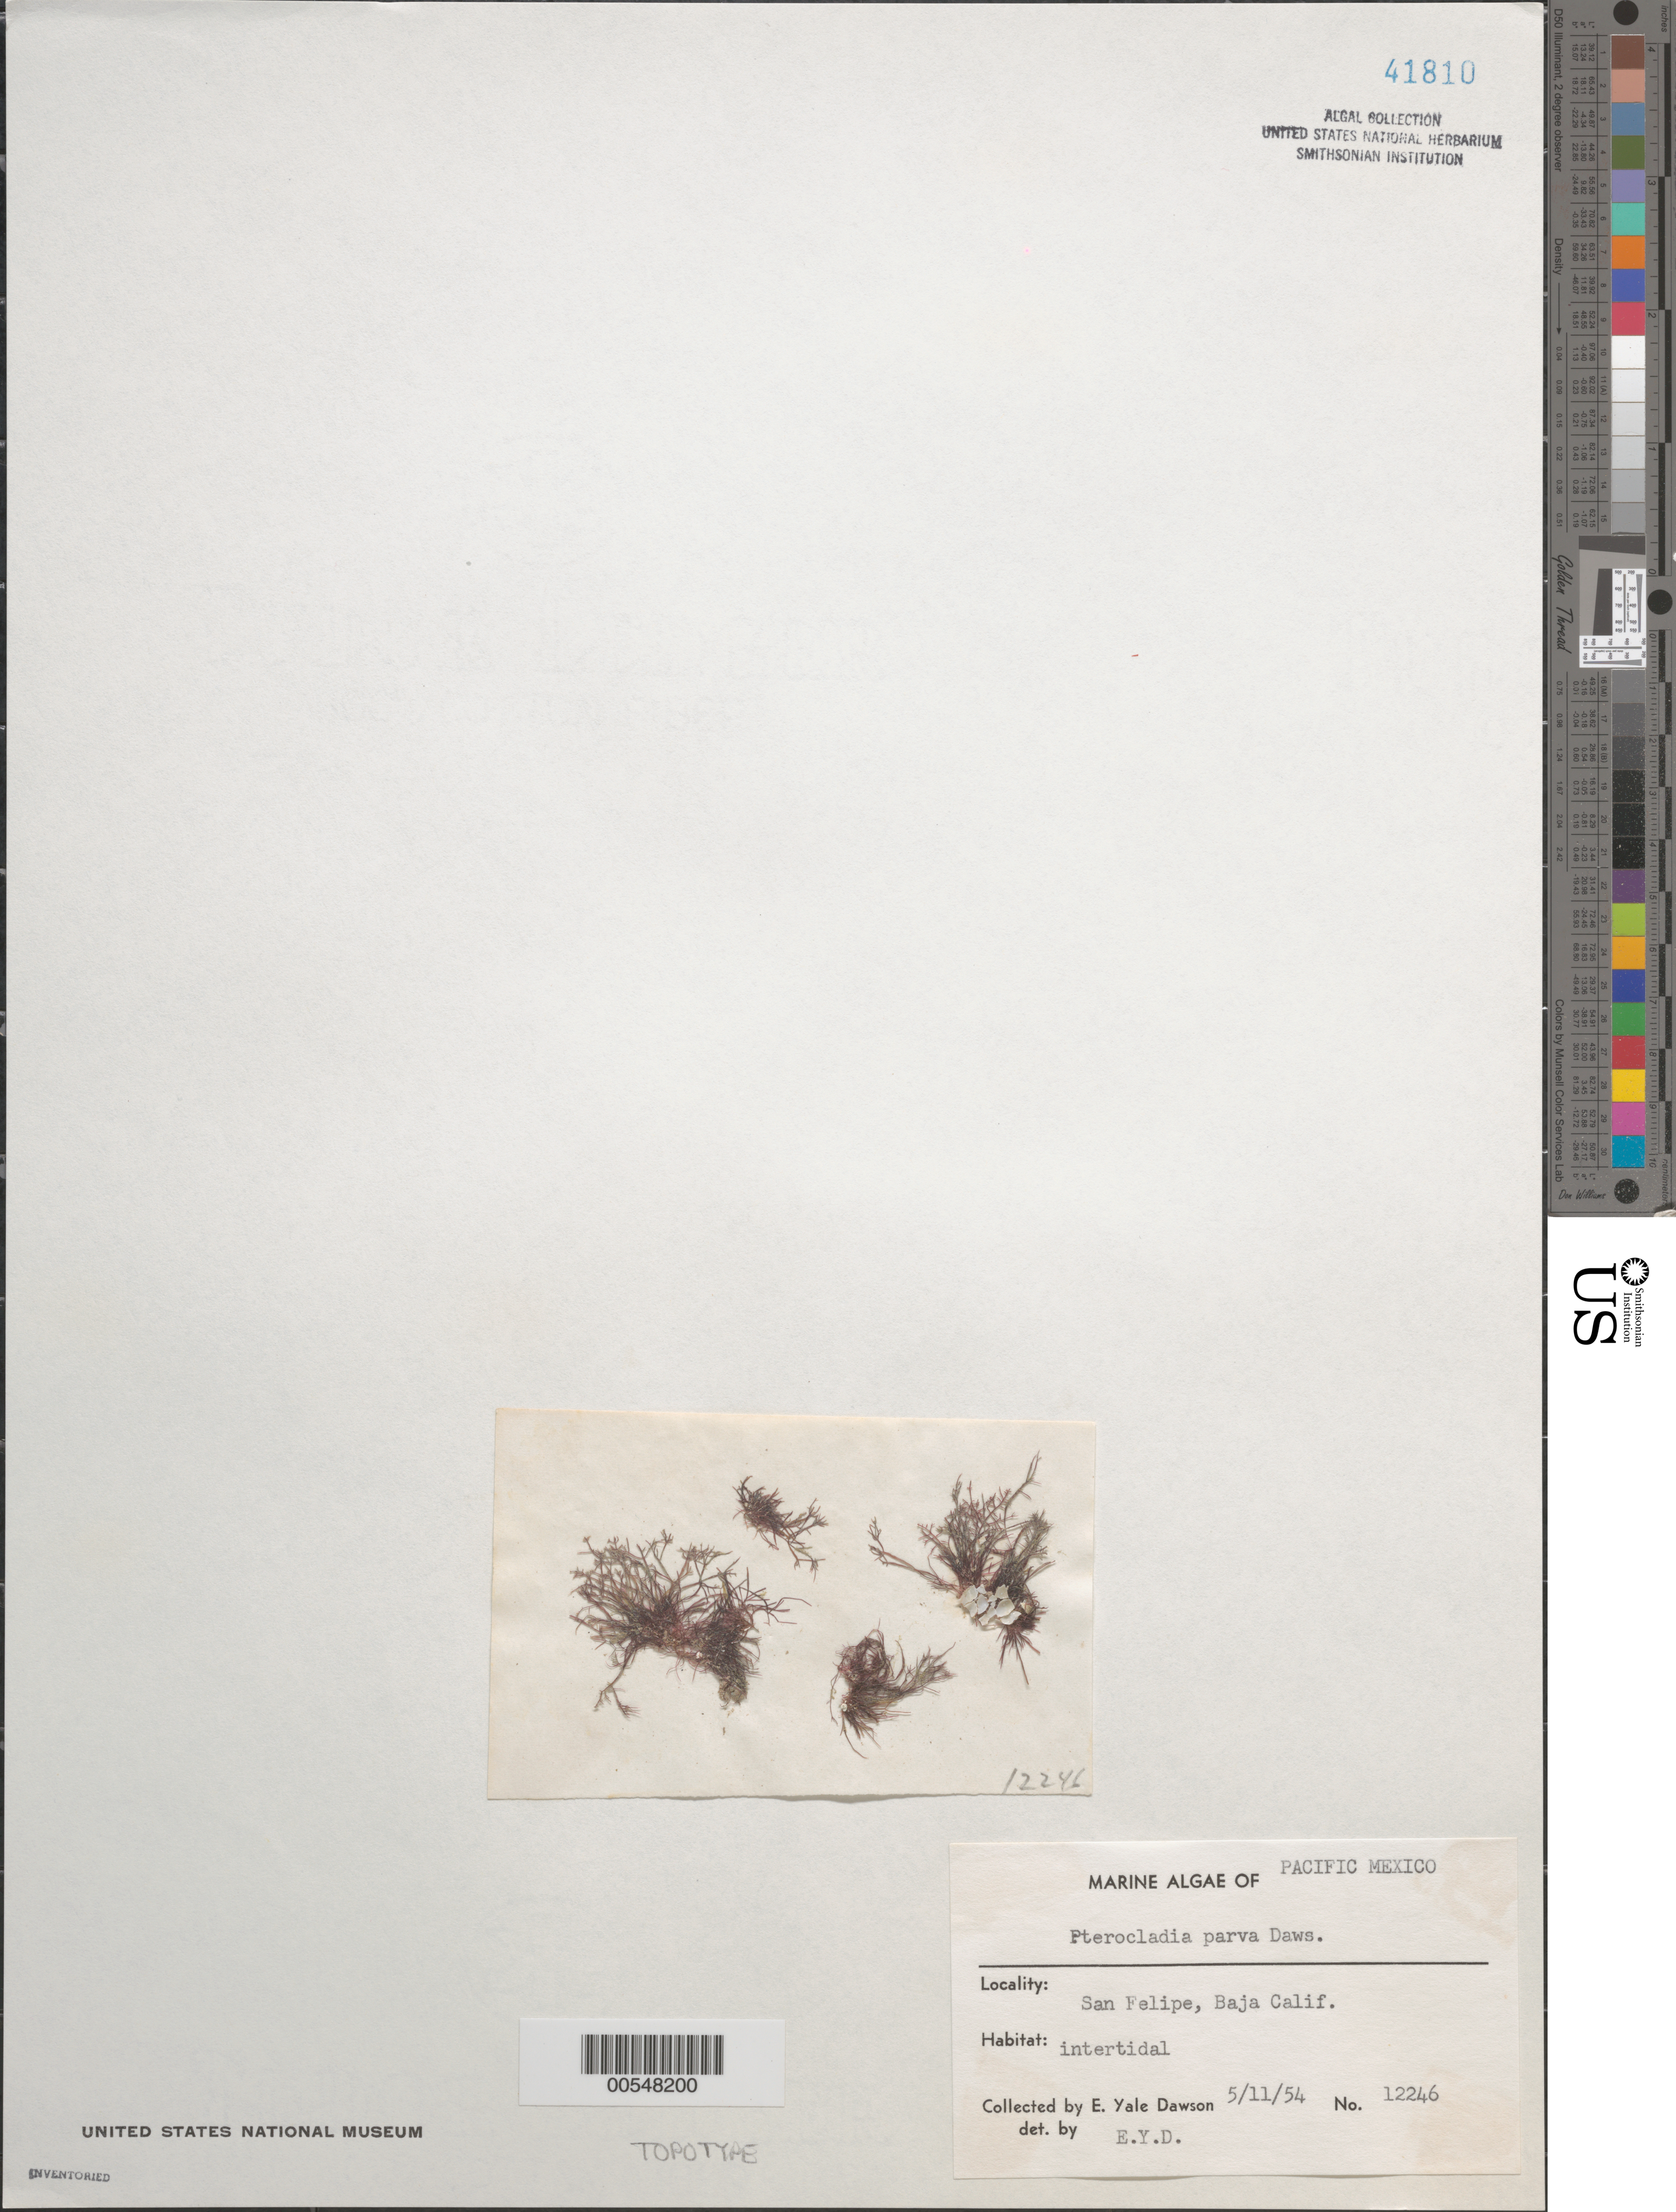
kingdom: Plantae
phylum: Rhodophyta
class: Florideophyceae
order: Gelidiales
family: Pterocladiaceae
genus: Pterocladia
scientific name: Pterocladia parva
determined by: Dawson, E. Y.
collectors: E. Y. Dawson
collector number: EYD 12246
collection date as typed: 11 May 1954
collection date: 1954-05-11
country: Mexico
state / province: Baja California Norte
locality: San Felipe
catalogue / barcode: US 41810